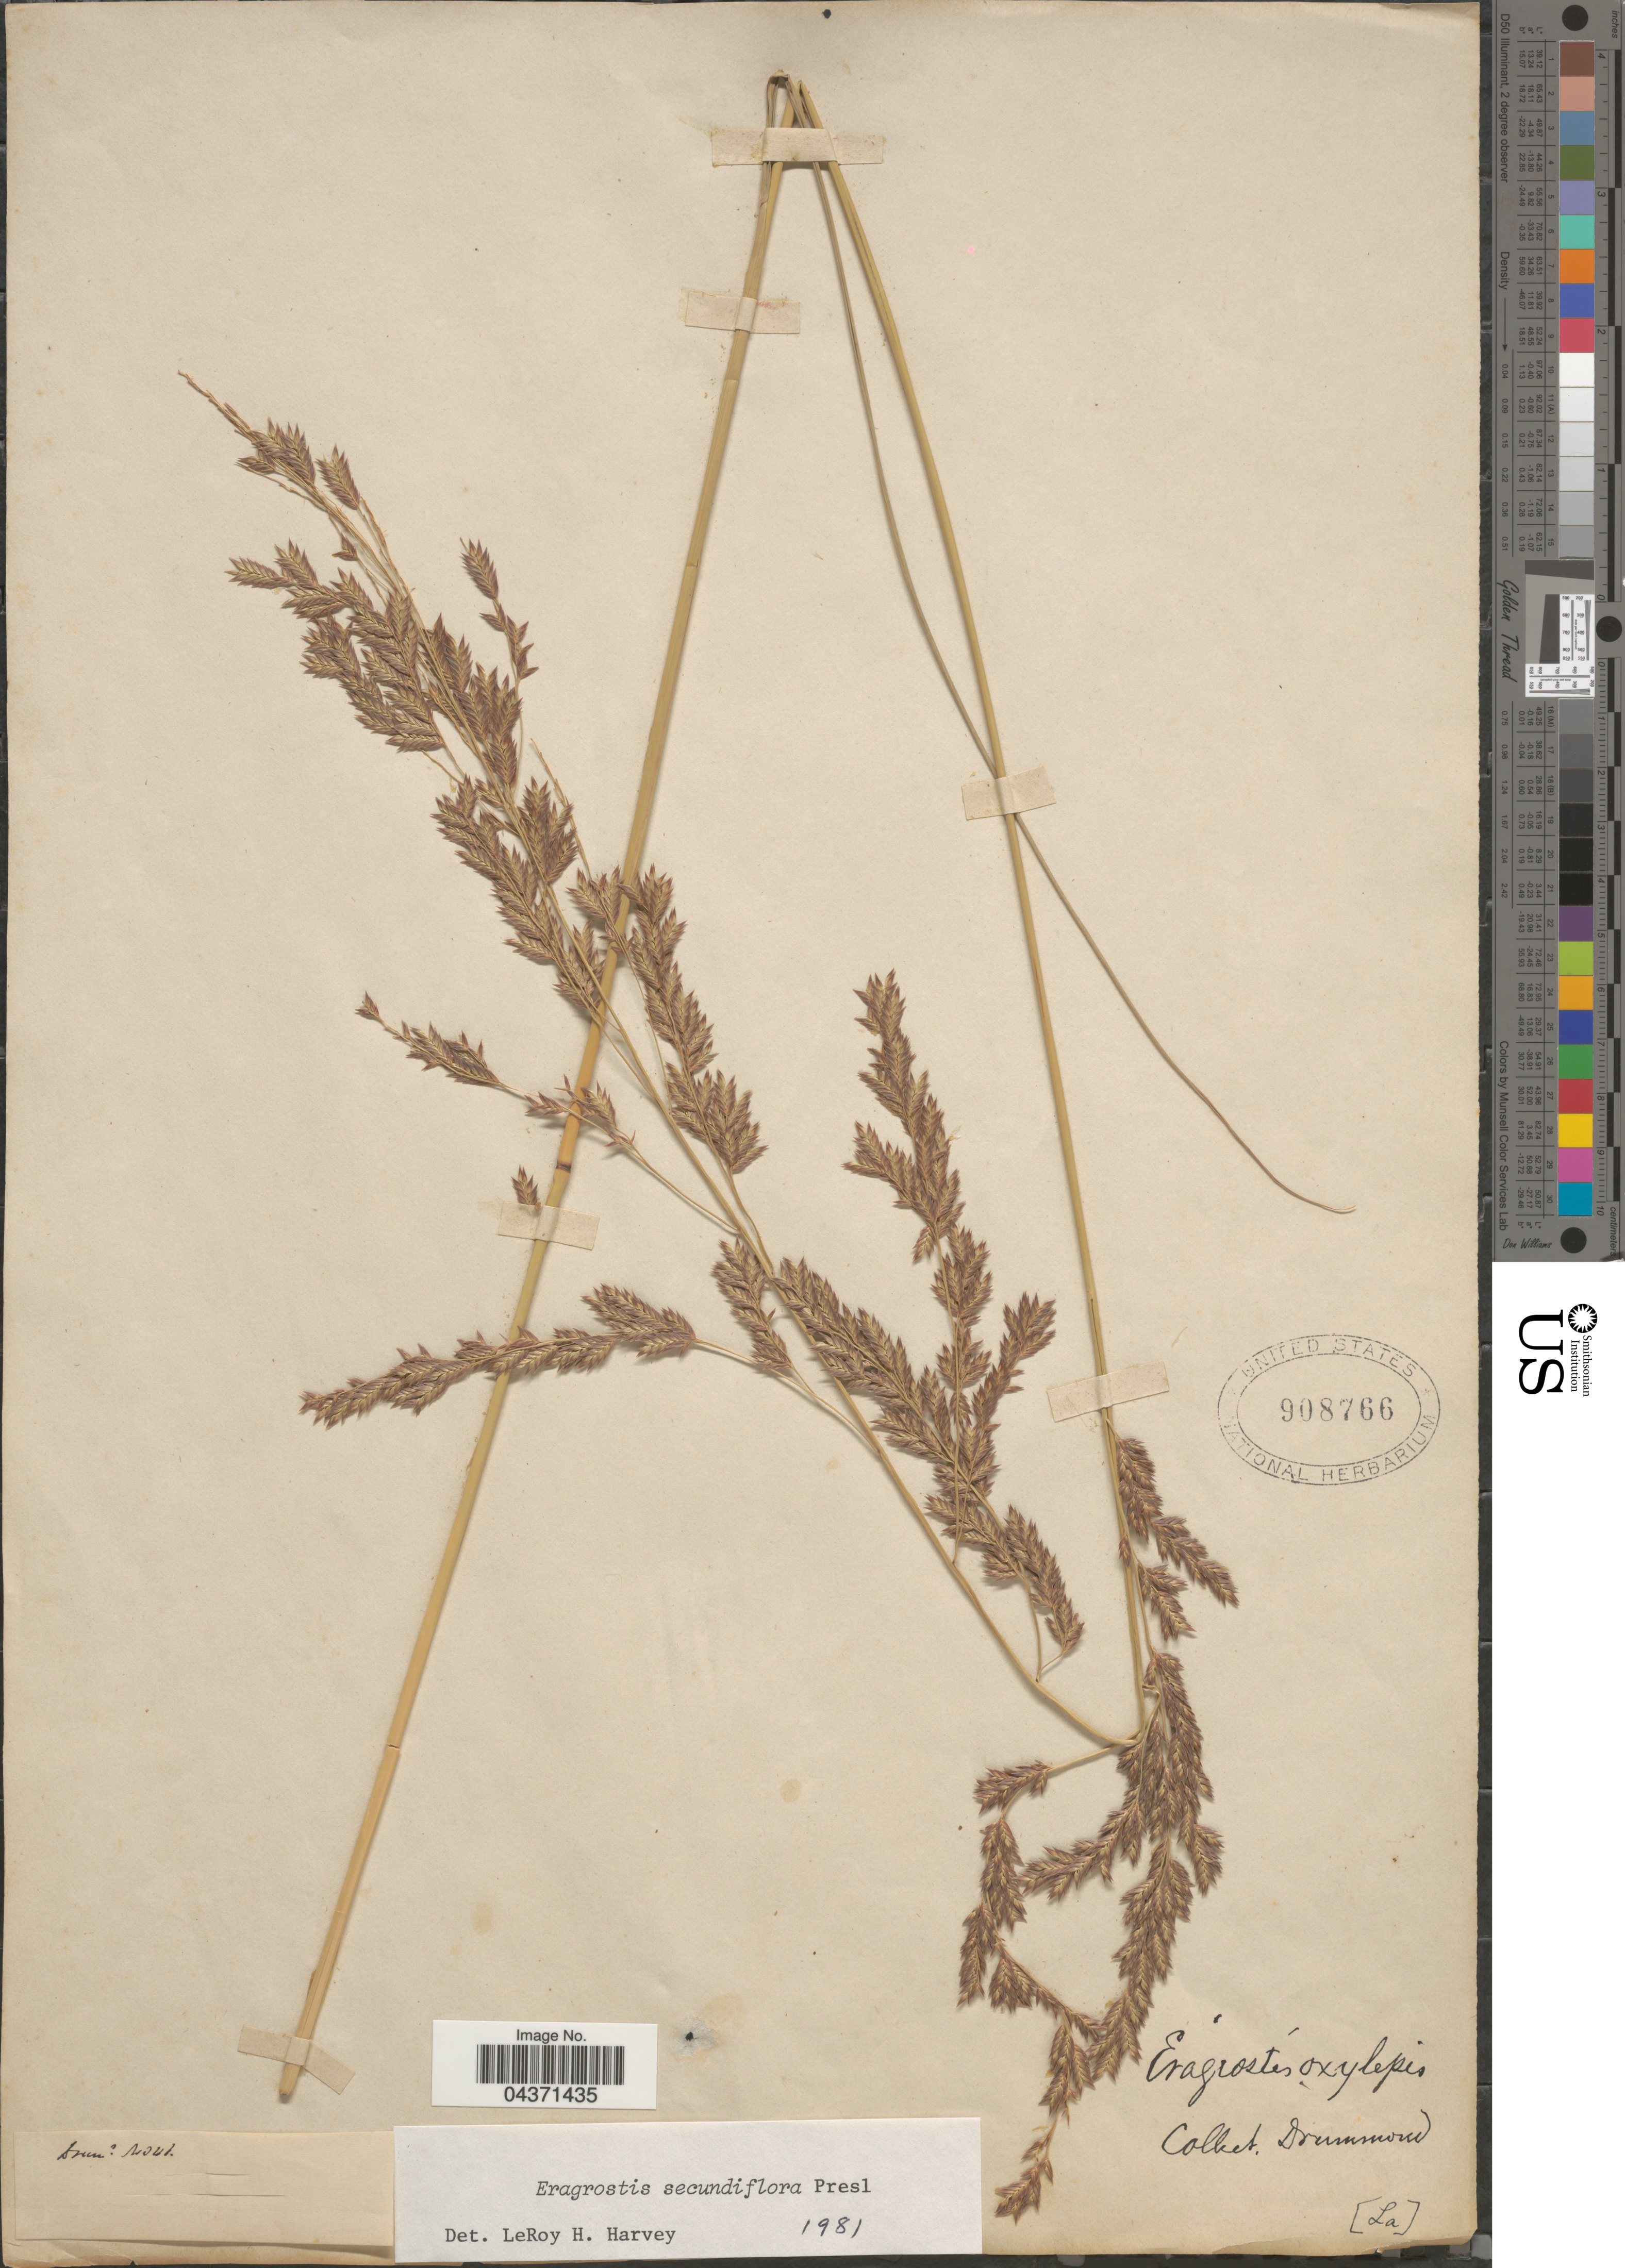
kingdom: Plantae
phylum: Tracheophyta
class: Liliopsida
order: Poales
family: Poaceae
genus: Eragrostis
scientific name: Eragrostis secundiflora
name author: J. Presl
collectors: -. Drummond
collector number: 41*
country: United States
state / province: Louisiana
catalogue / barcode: US 908766